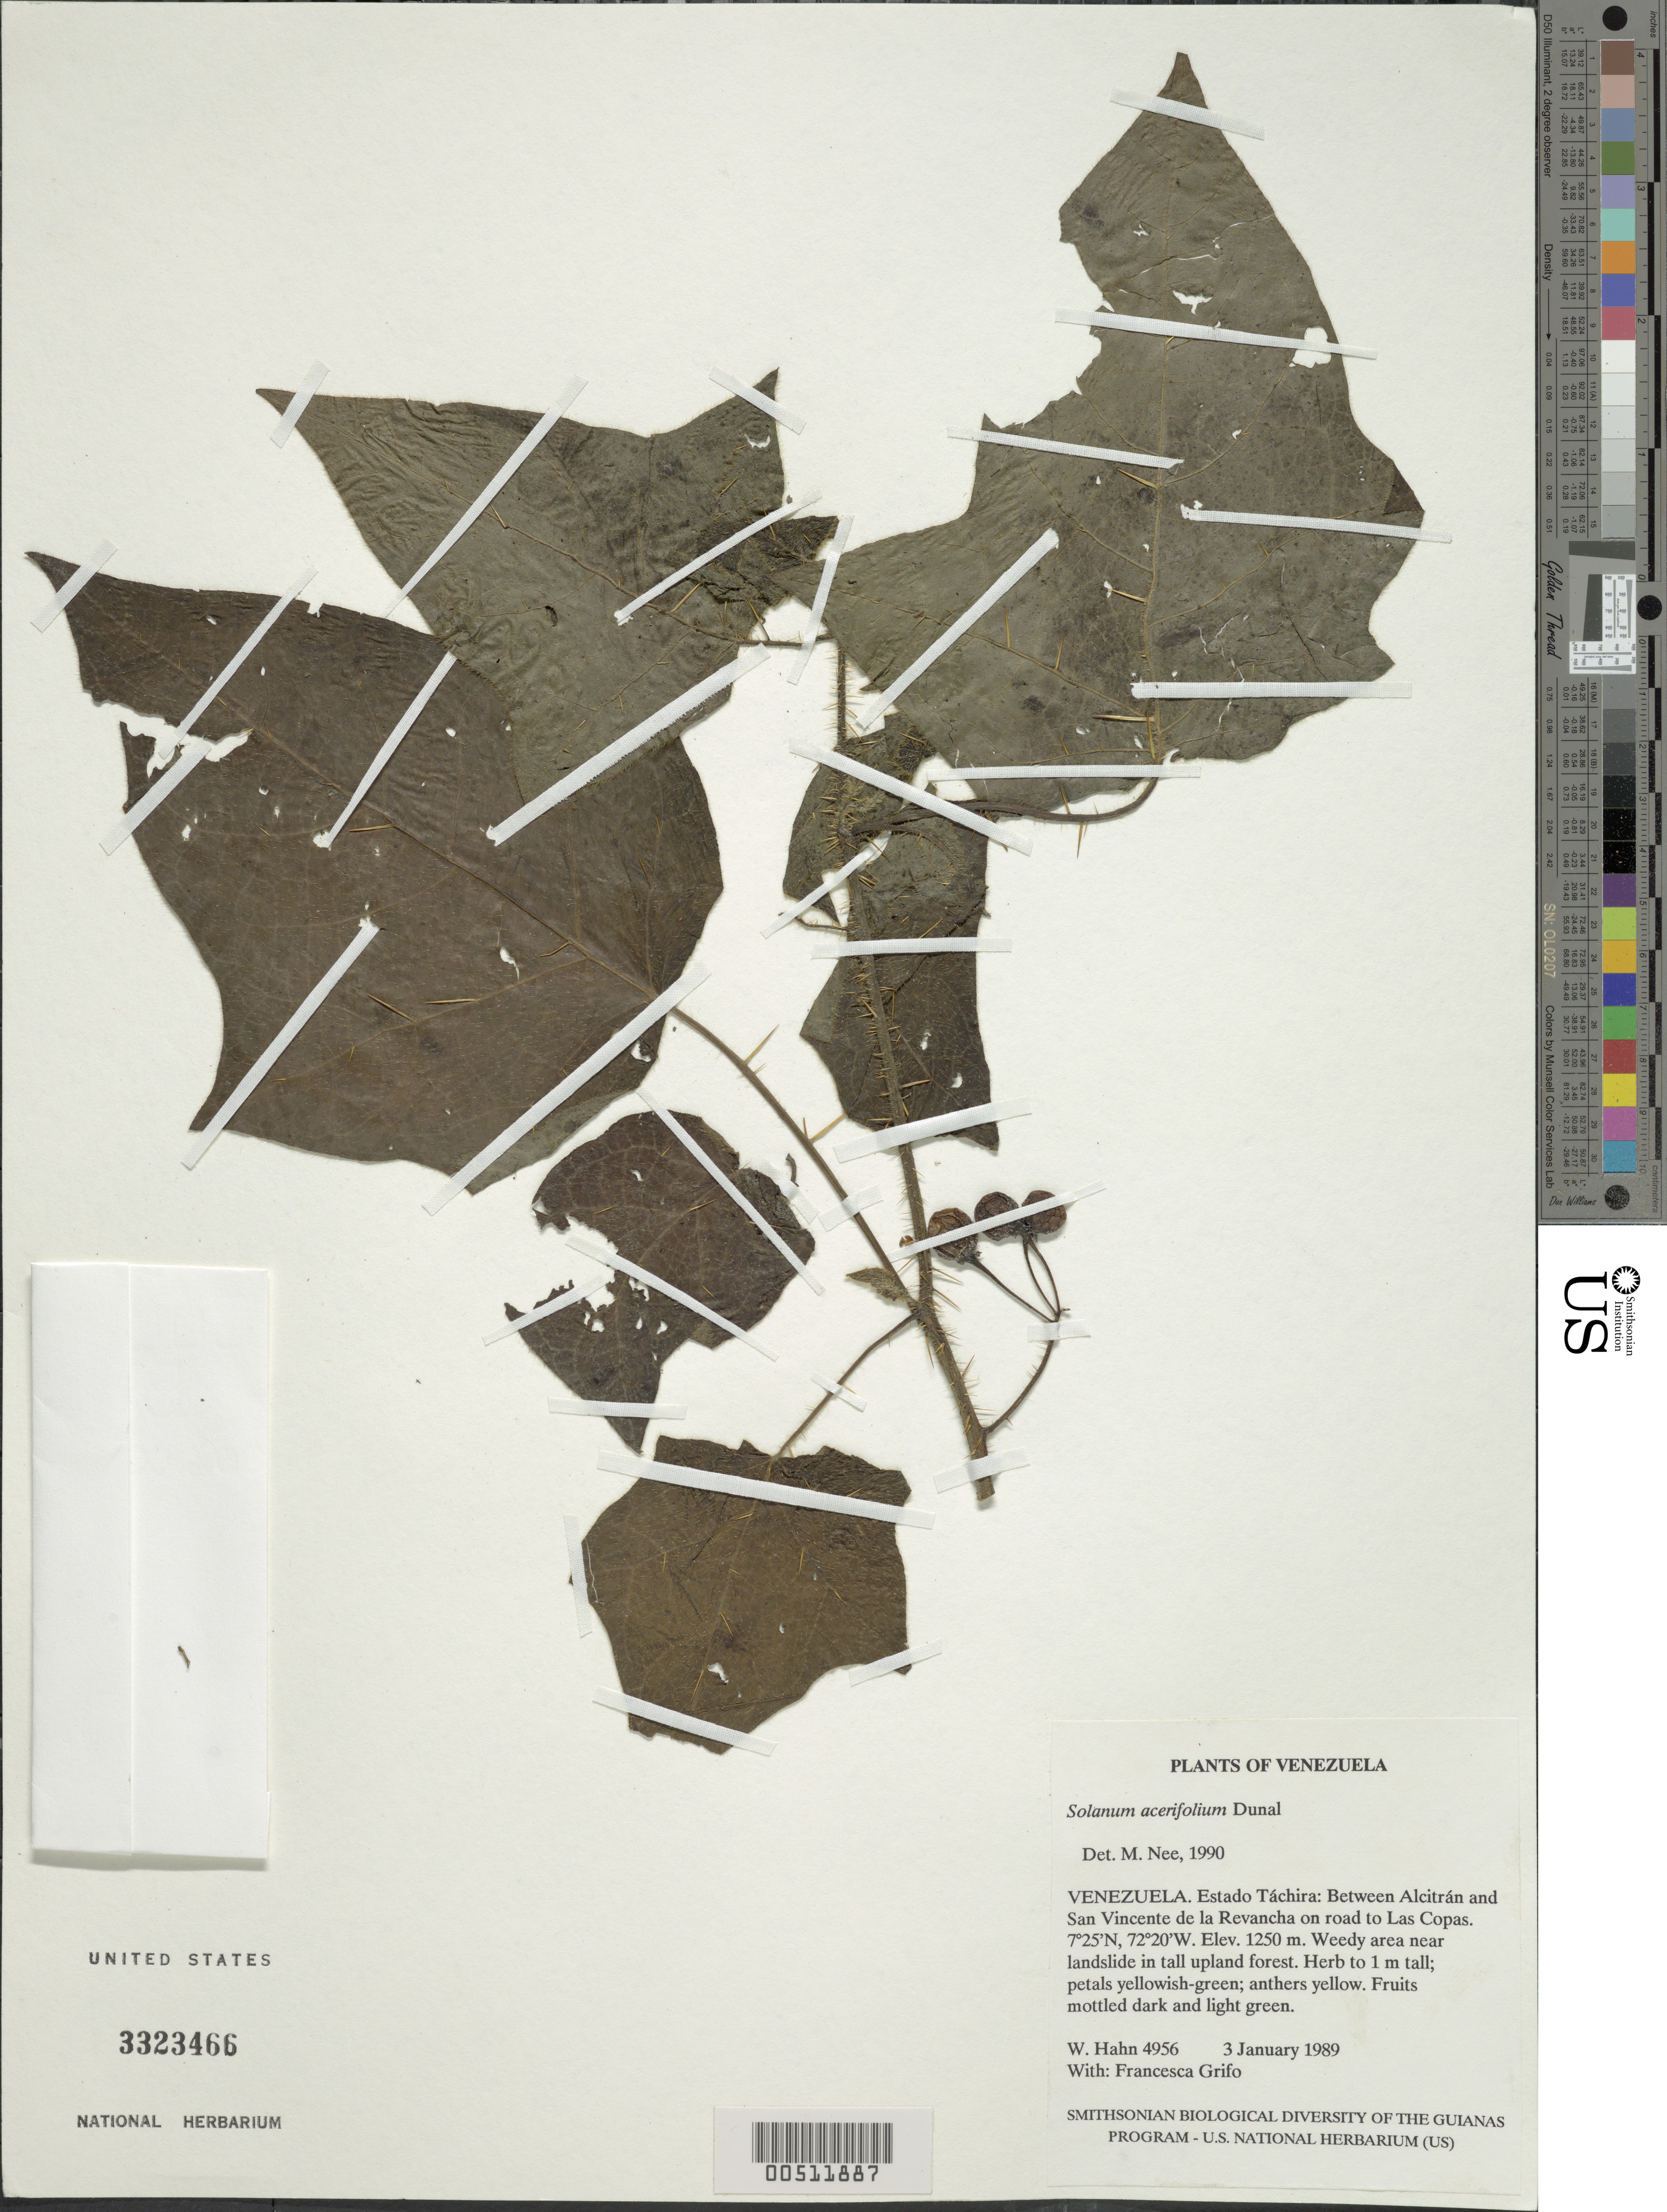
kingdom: Plantae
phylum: Tracheophyta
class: Magnoliopsida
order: Solanales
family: Solanaceae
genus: Solanum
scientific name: Solanum acerifolium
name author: Humb. & Bonpl. ex Dunal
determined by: Nee, Michael H.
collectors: W. Hahn & F. Grifo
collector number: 4956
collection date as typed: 3 January 1989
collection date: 1989-01-03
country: Venezuela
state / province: Táchira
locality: Between Alcitrán and San Vincente de la Revancha on road to Las Copas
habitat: Weedy area near landslide in tall upland forest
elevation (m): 1250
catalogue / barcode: US 3323466